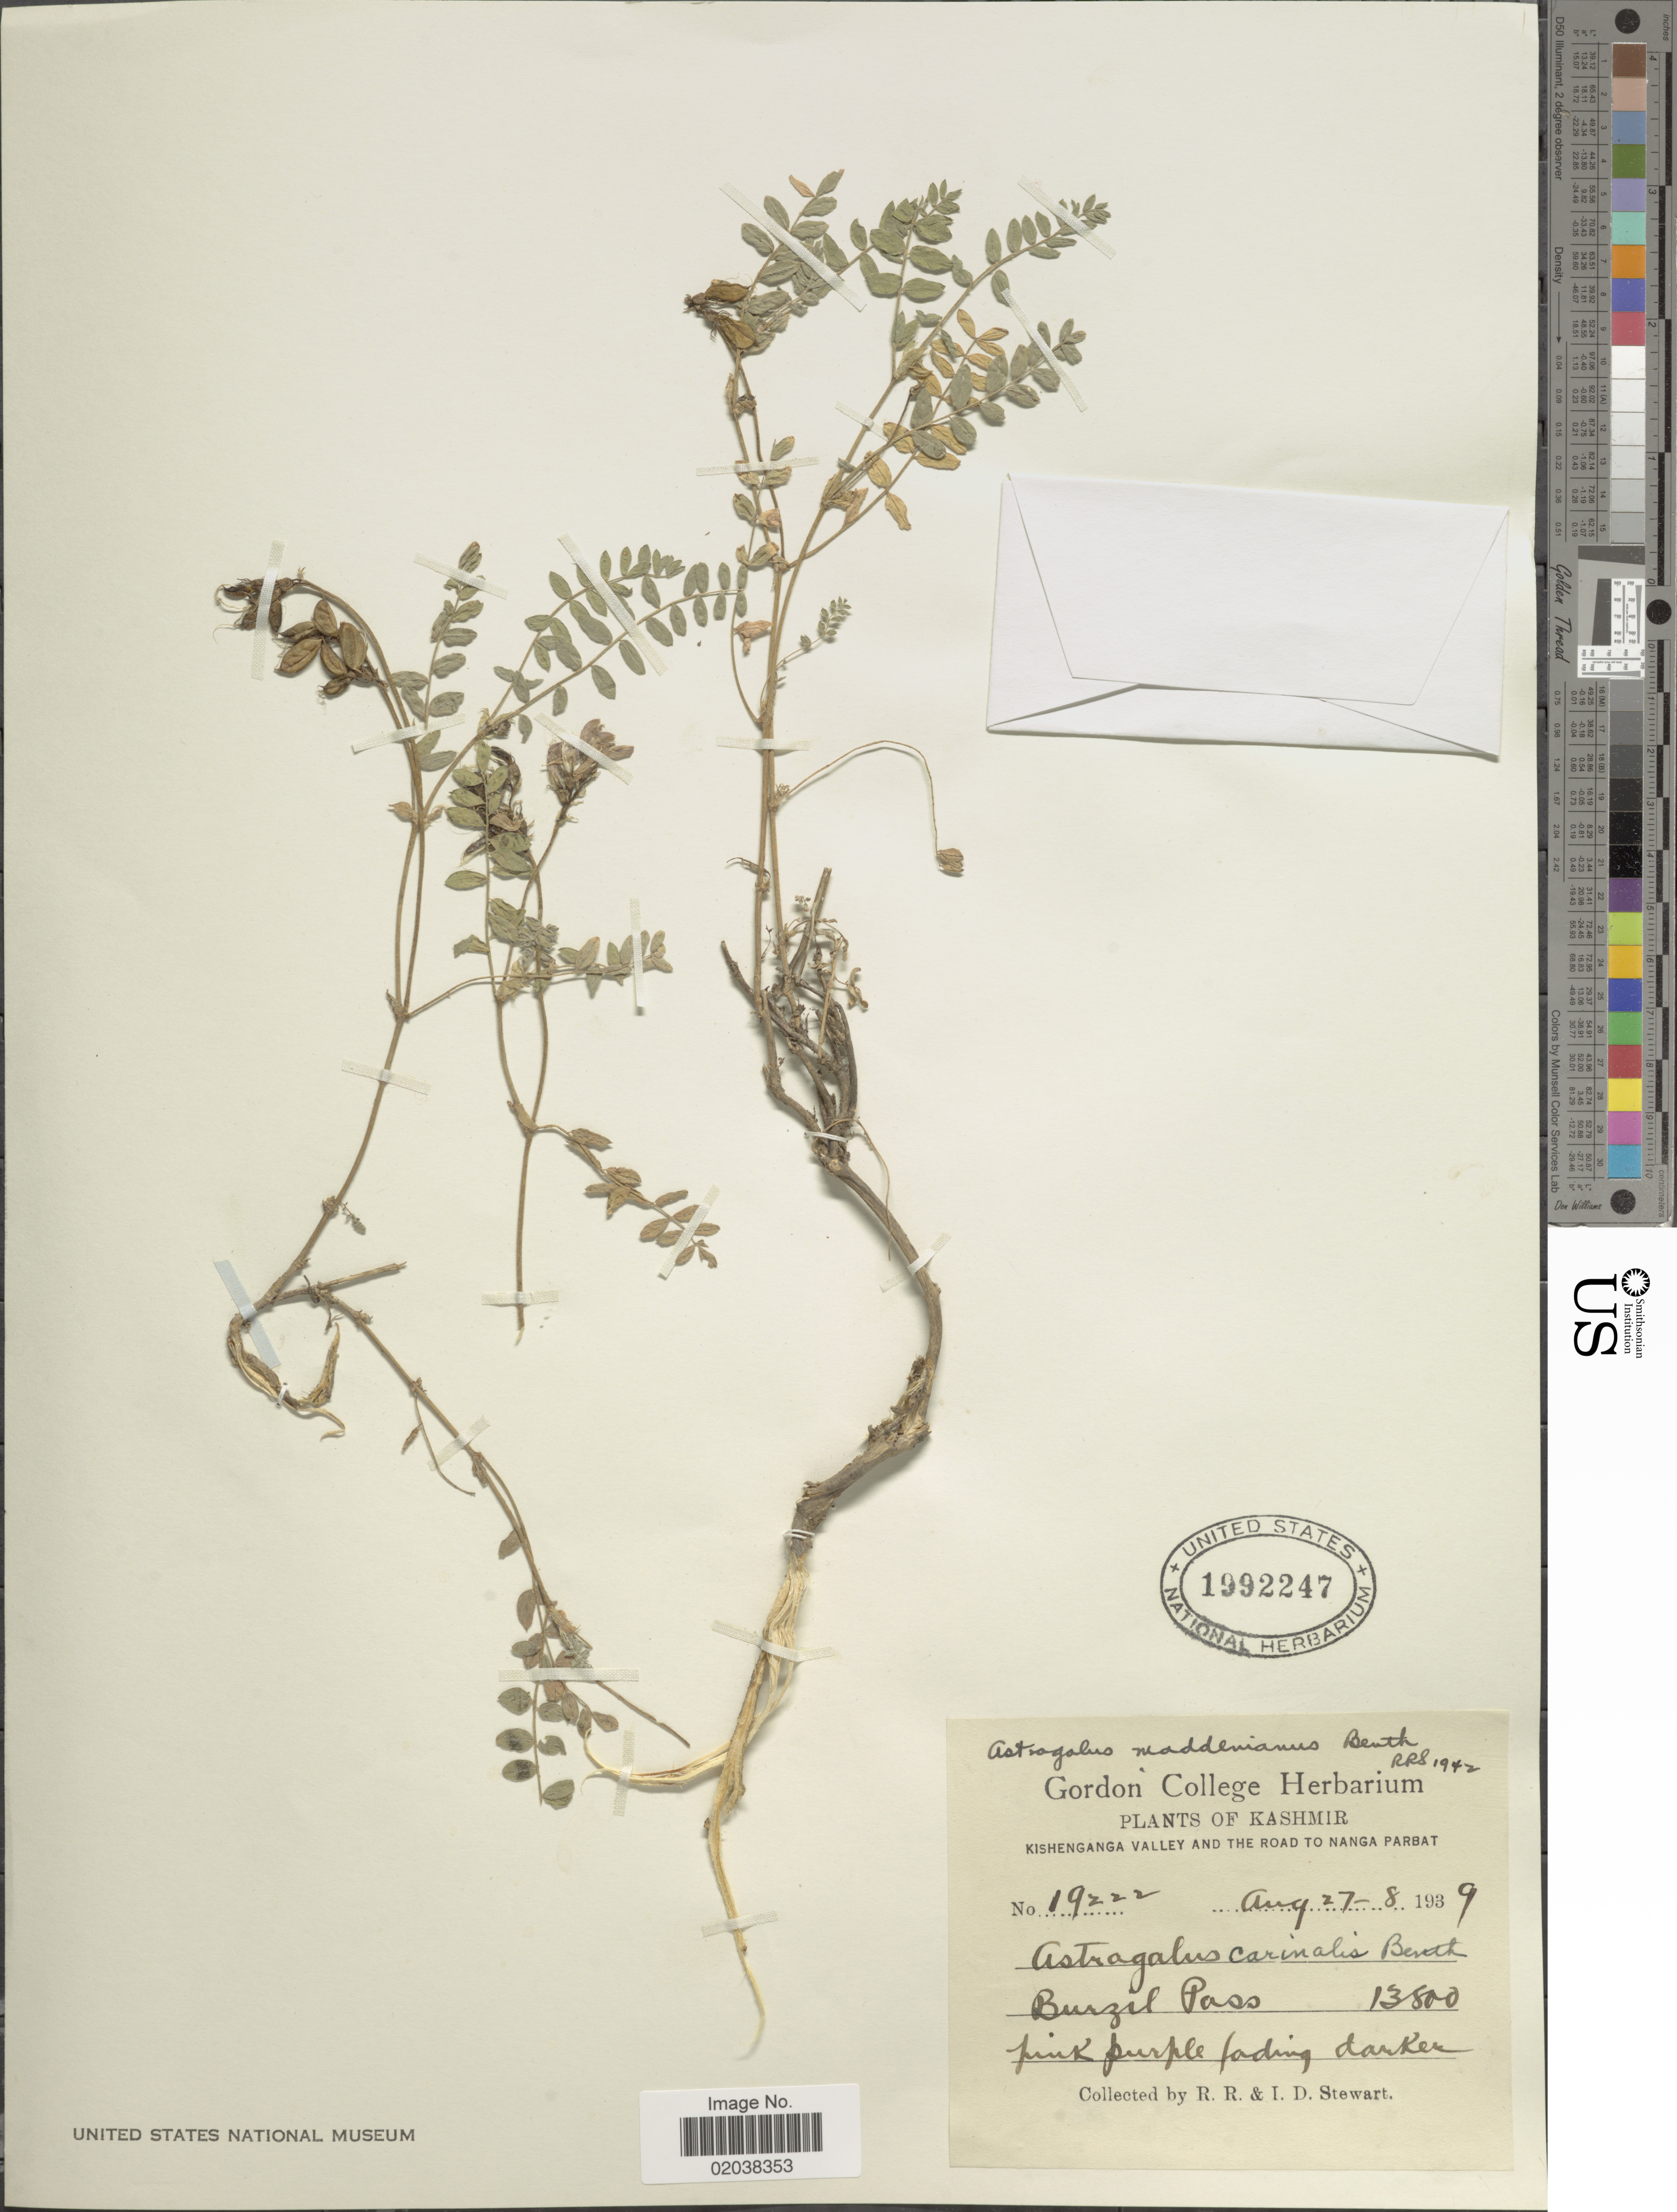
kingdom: Plantae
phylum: Tracheophyta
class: Magnoliopsida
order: Fabales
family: Fabaceae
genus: Astragalus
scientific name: Astragalus maddenianus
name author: Benth. ex Baker f.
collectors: R. R. Stewart & I. Stewart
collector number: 19222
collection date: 1939-08-27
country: India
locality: Kashmir. Kishenganga Valley and the road to nanga Parbat. Burzil Pass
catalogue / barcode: US 1992247